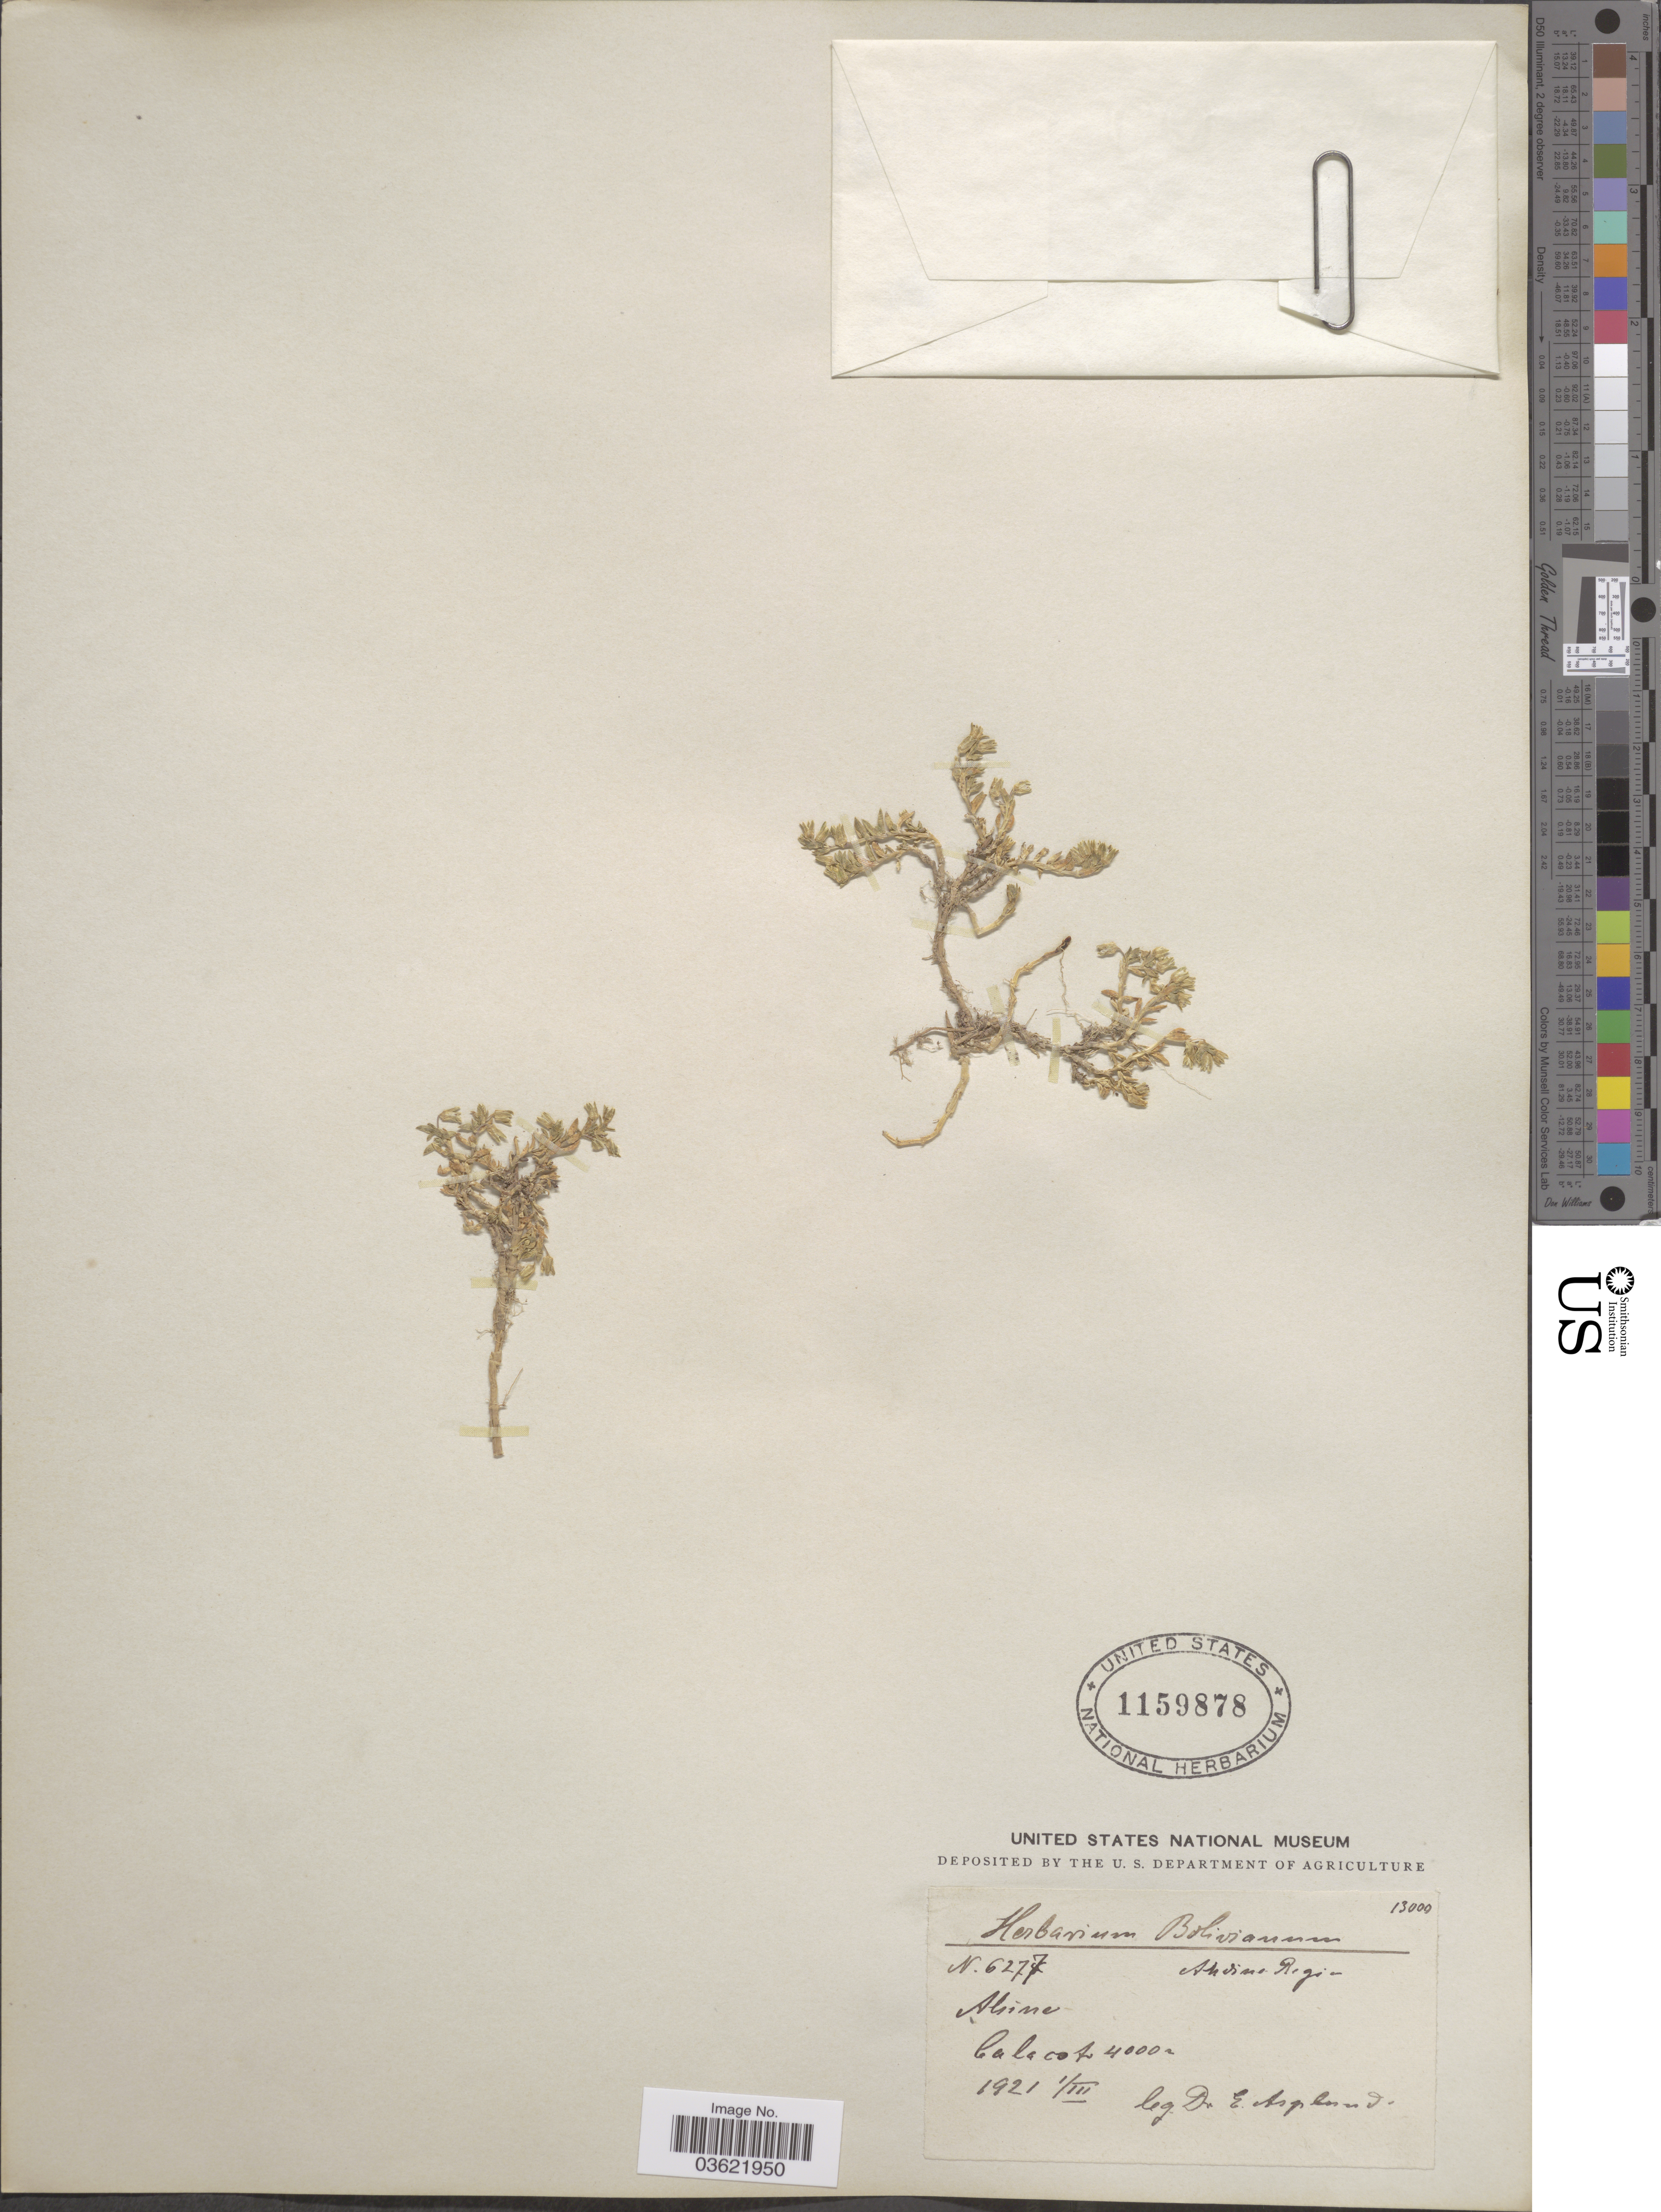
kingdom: Plantae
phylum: Tracheophyta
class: Magnoliopsida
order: Caryophyllales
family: Caryophyllaceae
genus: Arenaria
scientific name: Arenaria microphylla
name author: Phil.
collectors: E. Asplund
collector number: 6277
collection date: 1921-03-01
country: Bolivia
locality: Andine Region. Calacoto.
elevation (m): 4000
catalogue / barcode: US 1159878